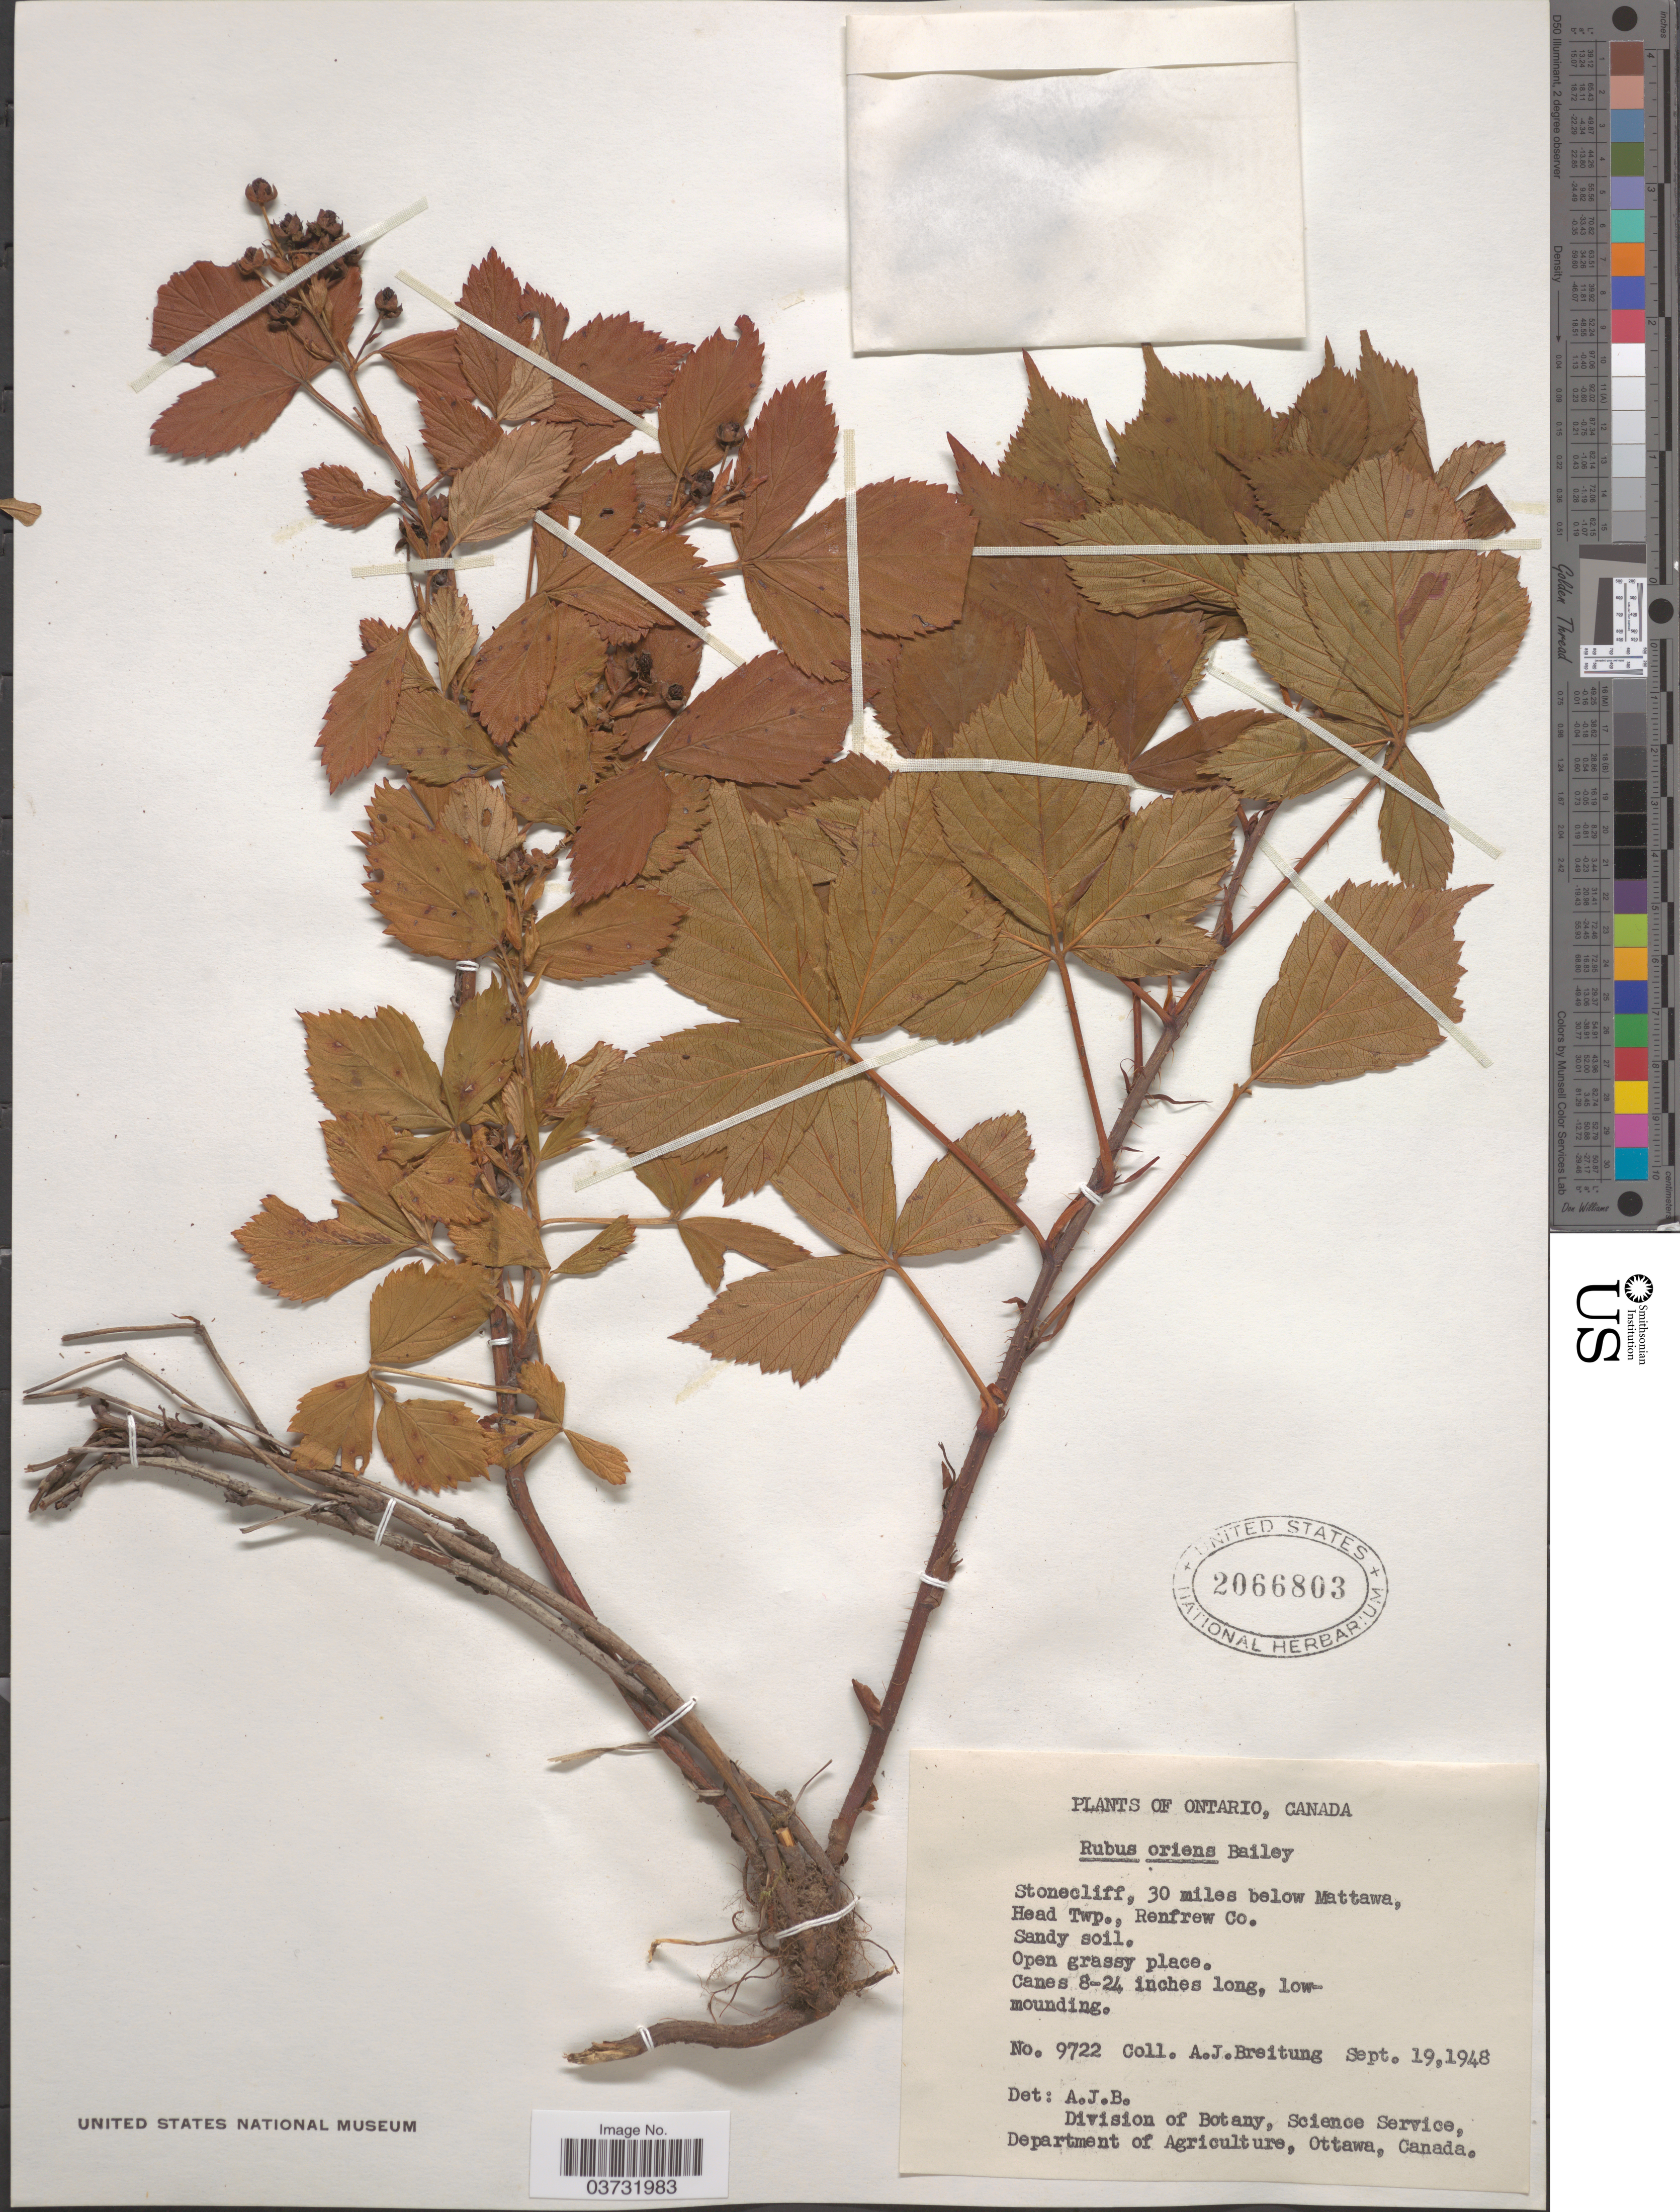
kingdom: Plantae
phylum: Tracheophyta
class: Magnoliopsida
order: Rosales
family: Rosaceae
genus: Rubus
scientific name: Rubus oriens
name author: L.H. Bailey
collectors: A. Breitung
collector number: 9722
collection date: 1948-09-19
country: Canada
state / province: Ontario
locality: Stonecliff, 30 miles below Mattawa, Head Twp., Renfrew Co.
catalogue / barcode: US 2066803